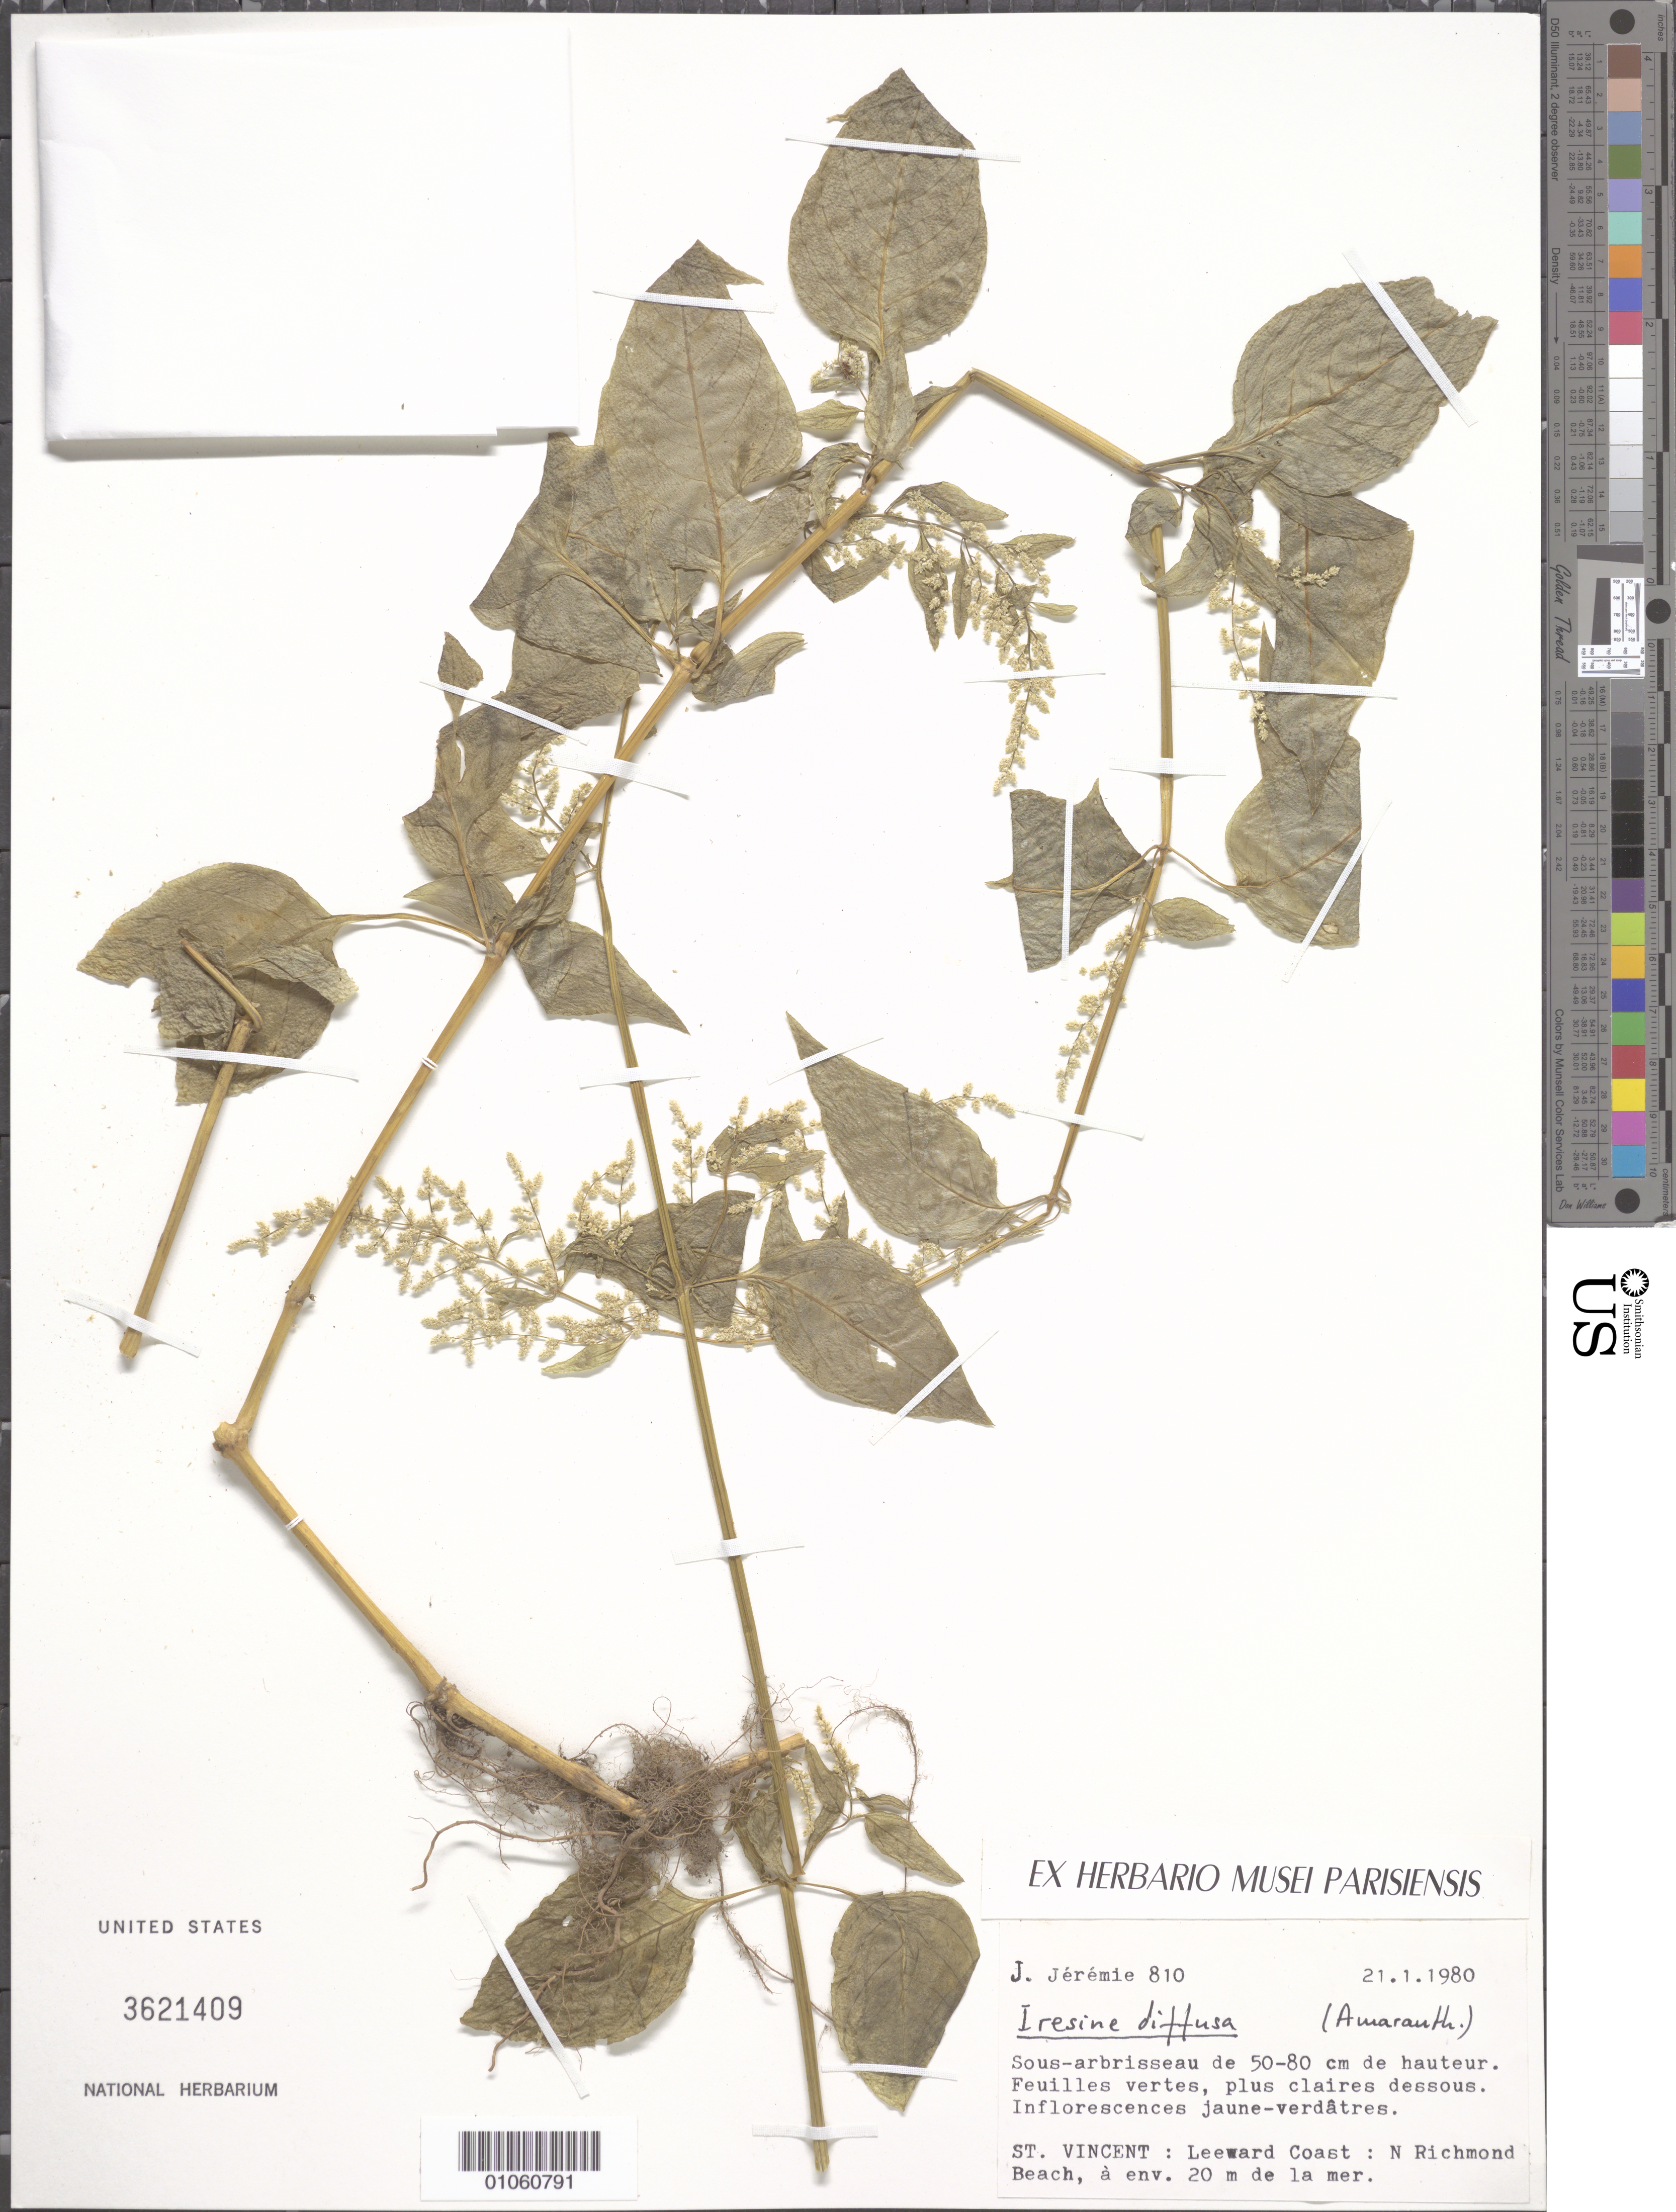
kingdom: Plantae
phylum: Tracheophyta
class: Magnoliopsida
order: Caryophyllales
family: Amaranthaceae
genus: Iresine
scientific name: Iresine diffusa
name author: Humb. & Bonpl. ex Willd.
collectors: J. Jérémie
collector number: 810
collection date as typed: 21 Jan 1980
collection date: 1980-01-21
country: St. Vincent - Grenadines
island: St. Vincent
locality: Leeward Coast; N. Richmond Beach, à env. 20 m de la mer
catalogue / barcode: US 3621409